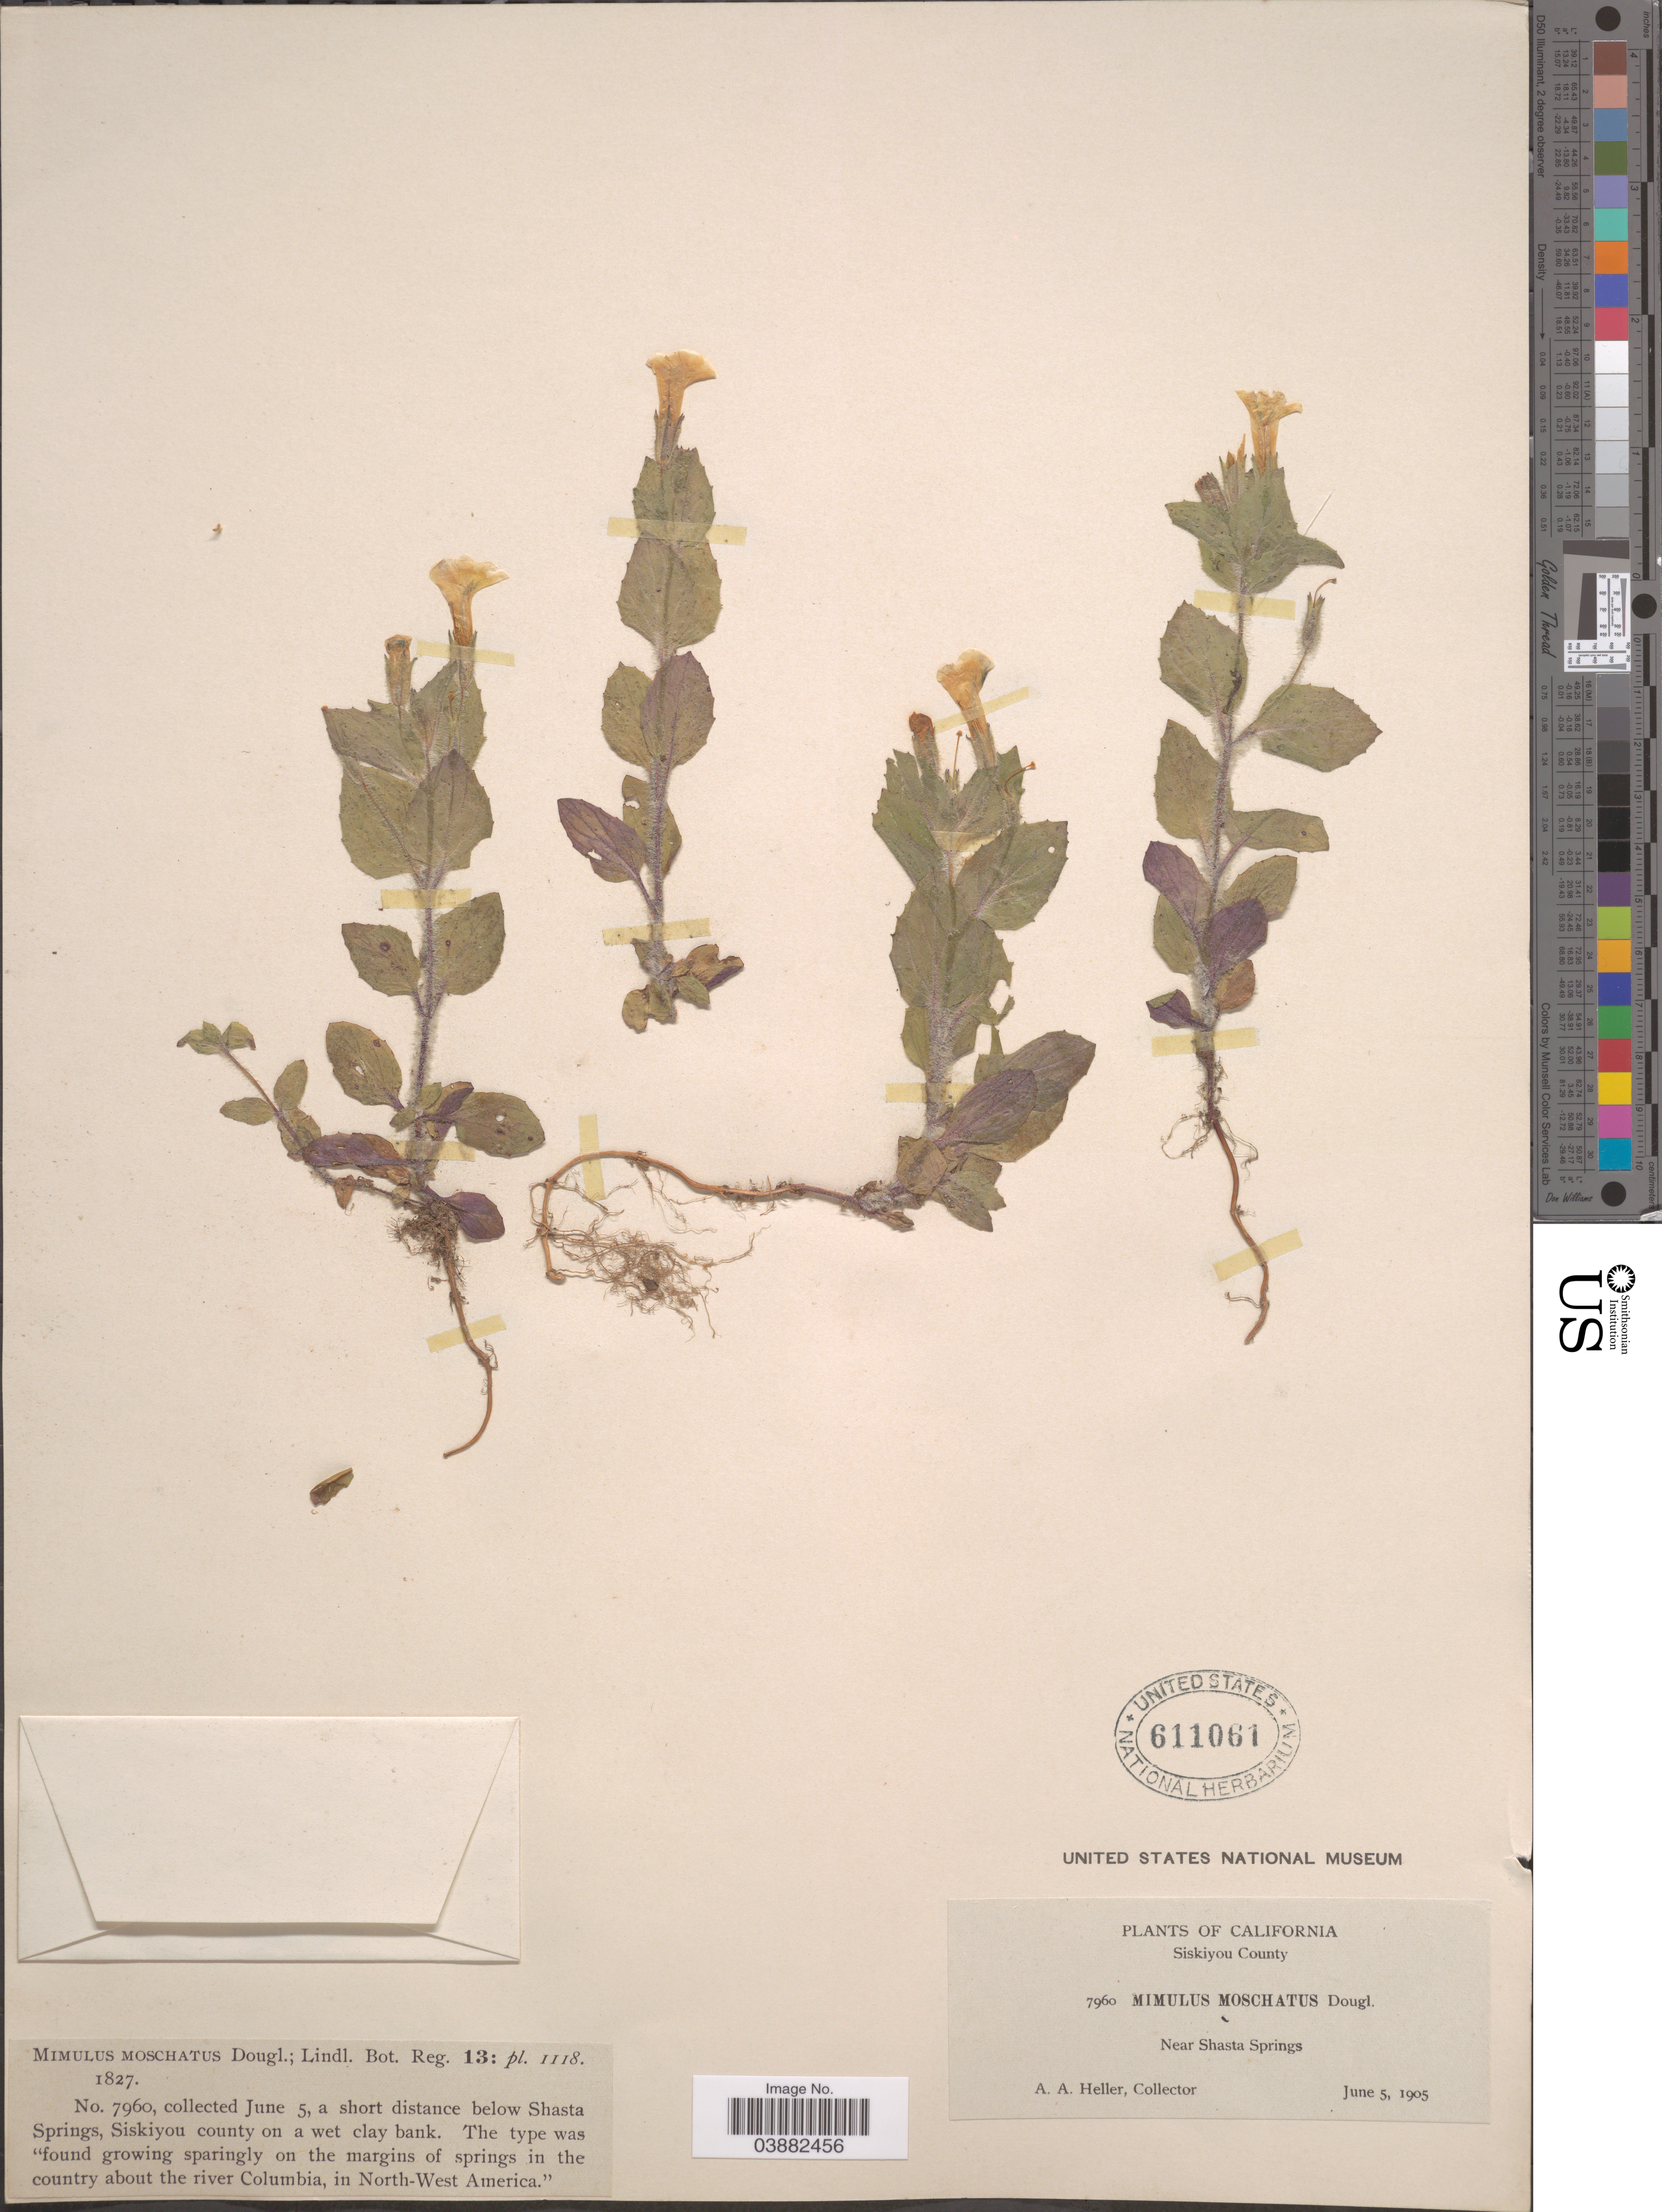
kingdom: Plantae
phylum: Tracheophyta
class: Magnoliopsida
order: Lamiales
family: Phrymaceae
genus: Mimulus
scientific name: Mimulus moniliformis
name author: Greene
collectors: A. A. Heller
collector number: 7960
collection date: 1905-06-05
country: United States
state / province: California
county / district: Siskiyou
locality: Siskiyou County. Near Shasta Springs.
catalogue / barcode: US 611061